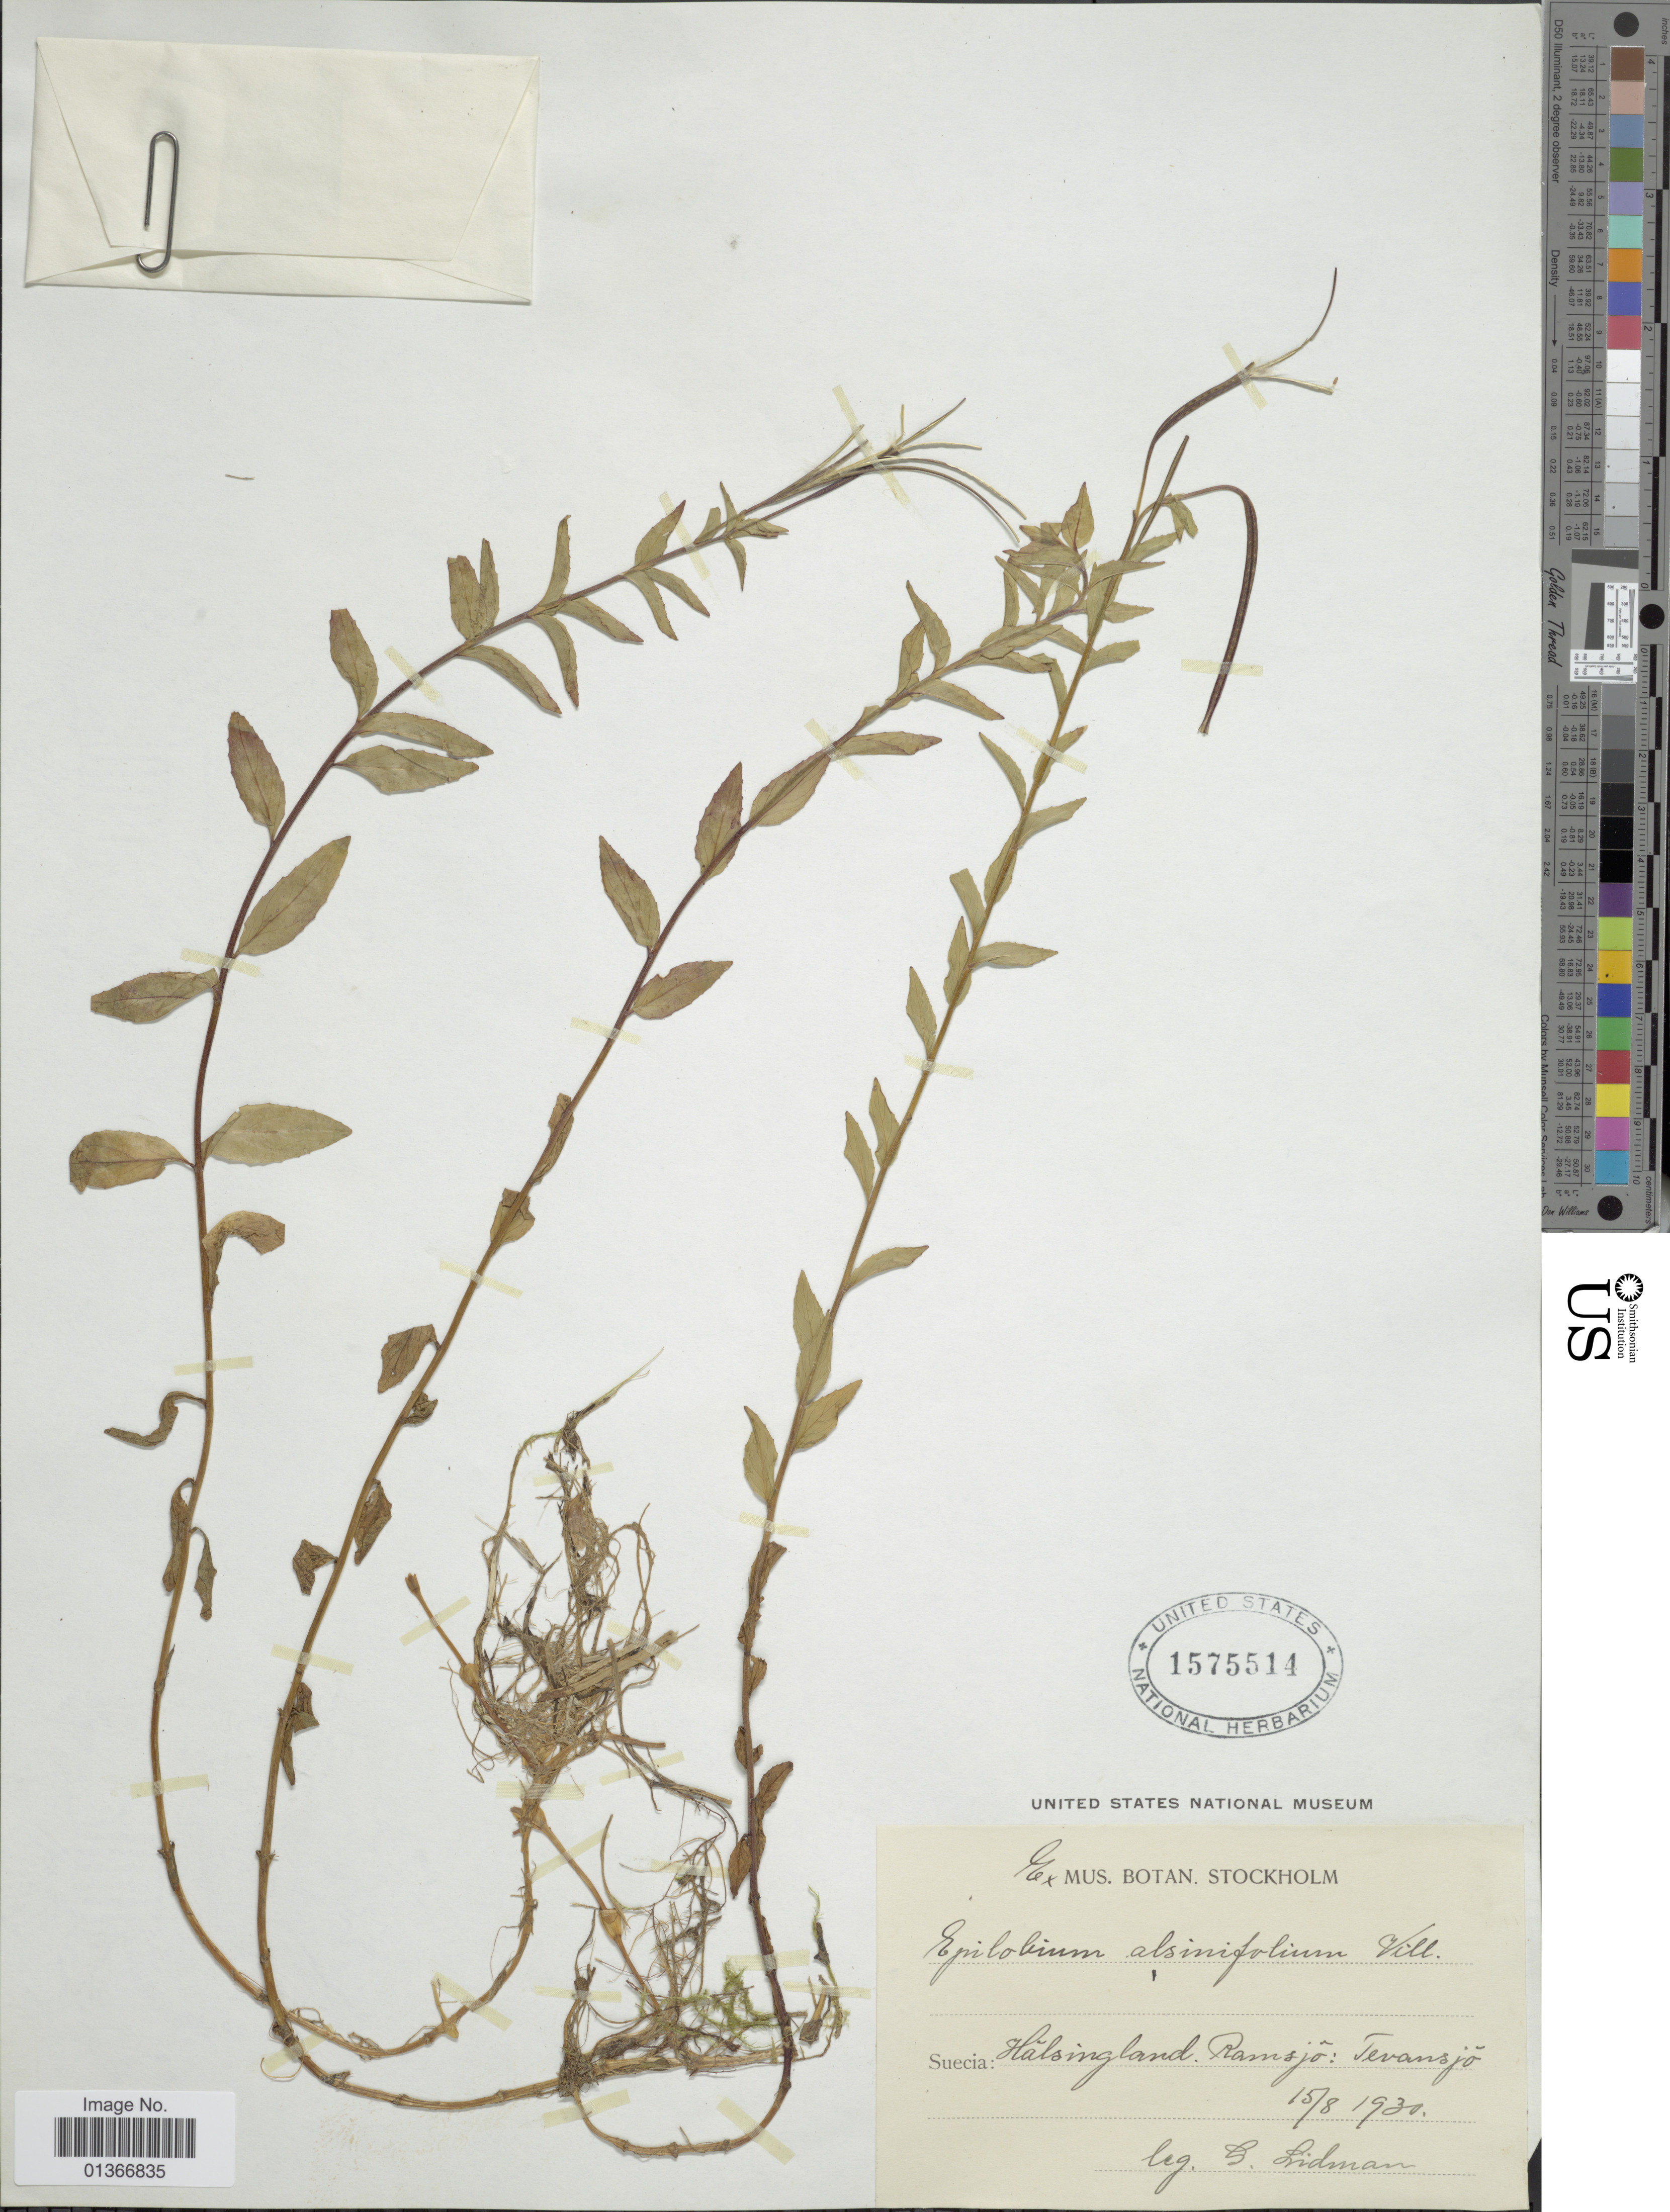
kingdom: Plantae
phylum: Tracheophyta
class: Magnoliopsida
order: Myrtales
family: Onagraceae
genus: Epilobium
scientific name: Epilobium alsinifolium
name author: Vill.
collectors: G. Lidman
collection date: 1930-08-15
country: Sweden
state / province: Gavleborg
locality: Suecia: Hälsingland. Ramsjö: Tevansjö.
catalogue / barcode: US 1575514